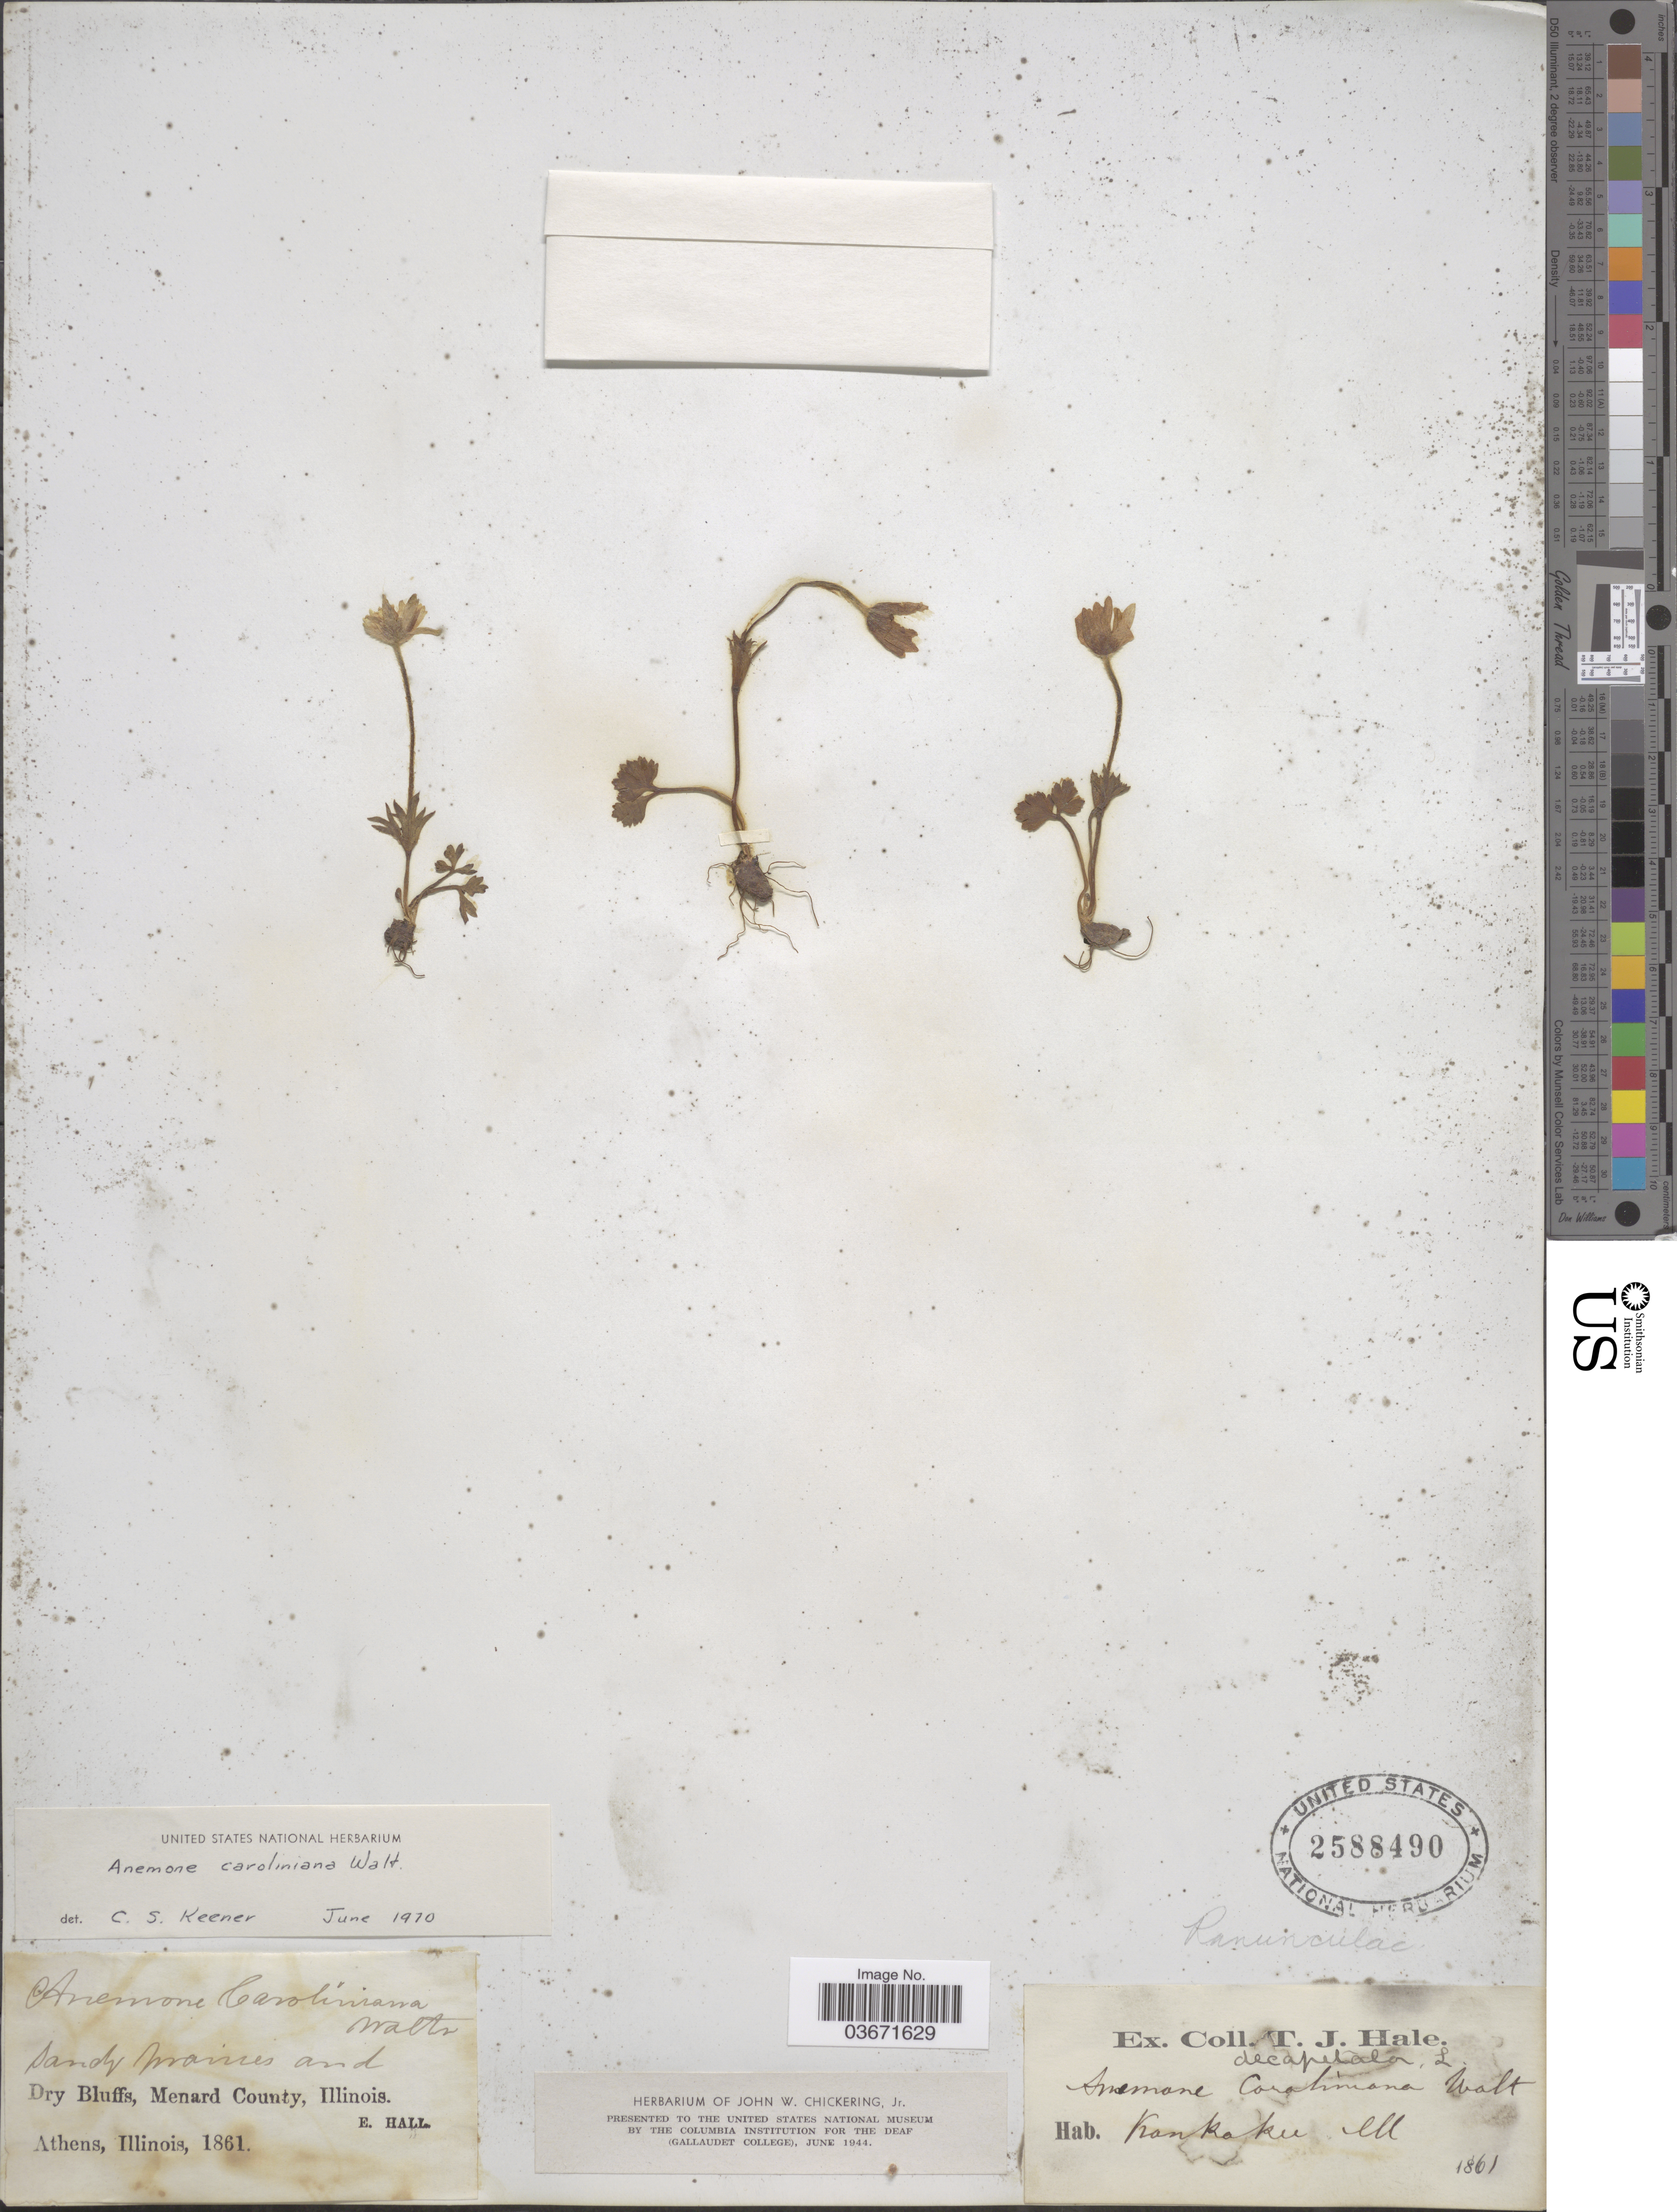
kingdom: Plantae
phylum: Tracheophyta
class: Magnoliopsida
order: Ranunculales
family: Ranunculaceae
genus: Anemone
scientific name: Anemone caroliniana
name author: Walter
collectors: E. Hall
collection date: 1861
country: United States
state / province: Illinois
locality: Menard County. Athens [unsure placement]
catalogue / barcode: US 2588490-2